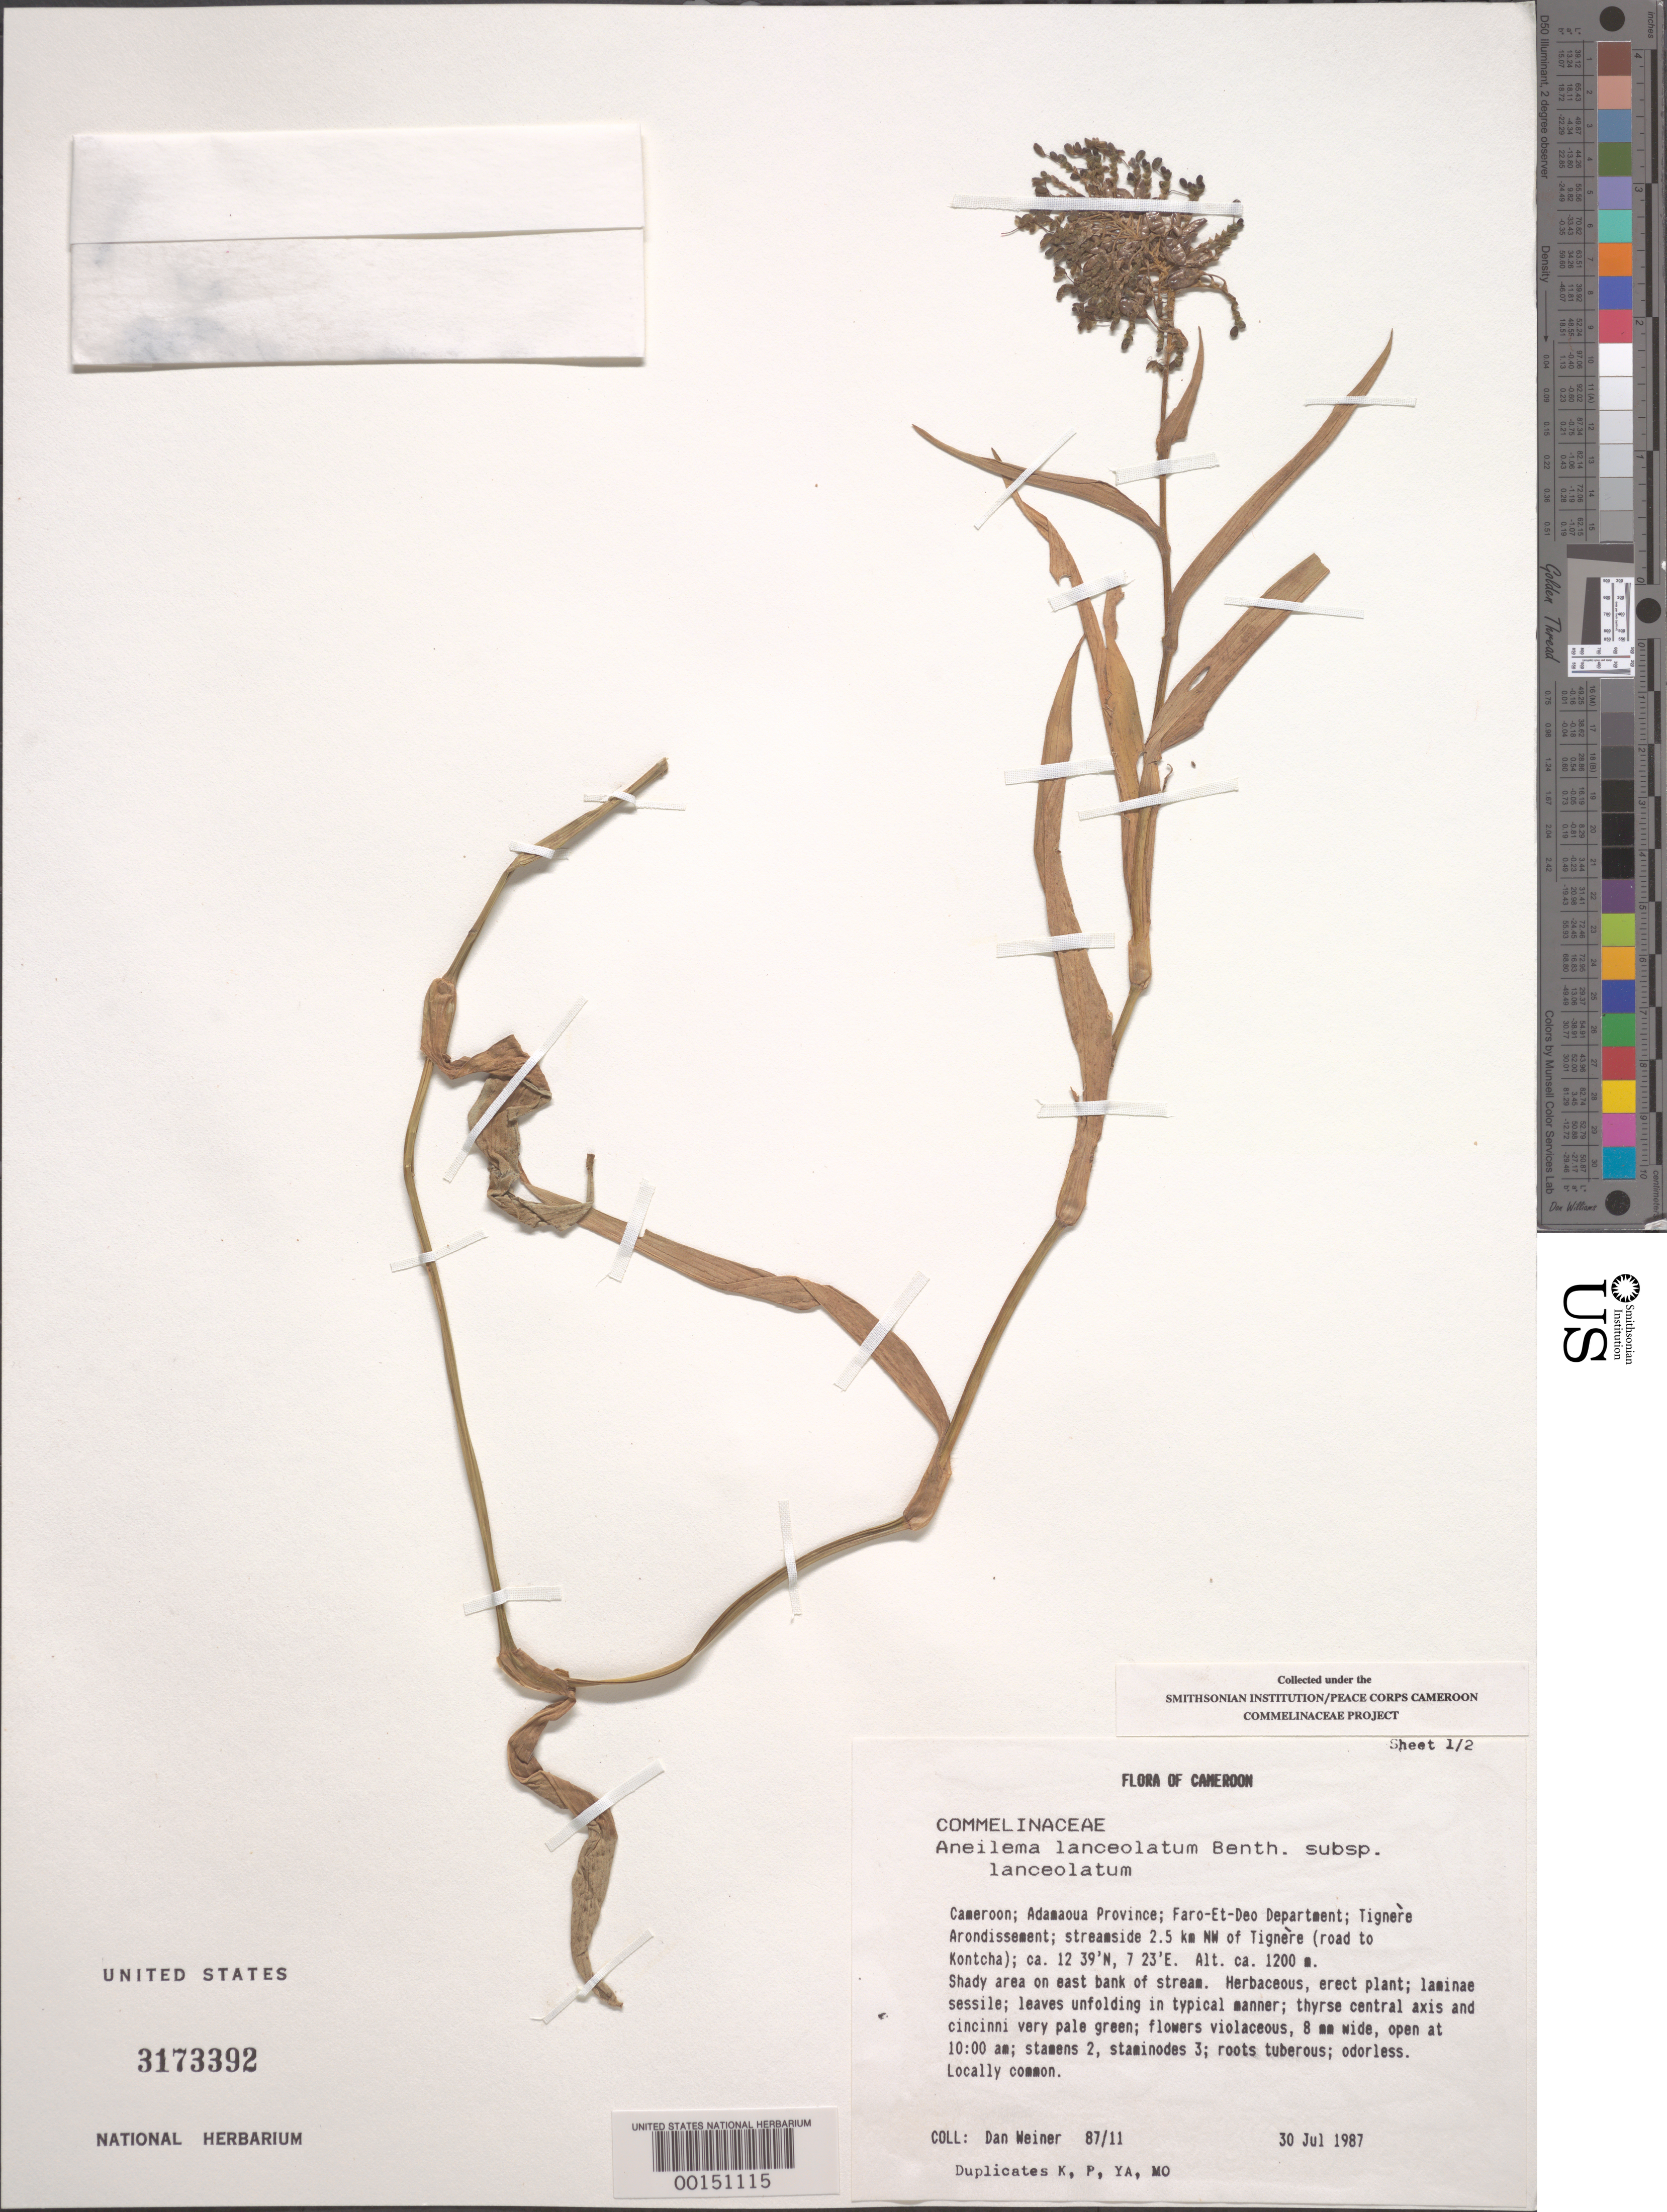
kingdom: Plantae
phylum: Tracheophyta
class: Liliopsida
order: Commelinales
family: Commelinaceae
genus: Aneilema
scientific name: Aneilema lanceolatum subsp. lanceolatum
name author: Benth.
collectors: D. Weiner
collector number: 87/11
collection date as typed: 30 Jul 1987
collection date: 1987-07-30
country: Cameroon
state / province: Adamawa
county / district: Faro-deo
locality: Tignere arondissement, streamside 2.5 km nw of tignere, road to kontcha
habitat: East bank of stream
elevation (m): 1200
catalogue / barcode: US 3173392